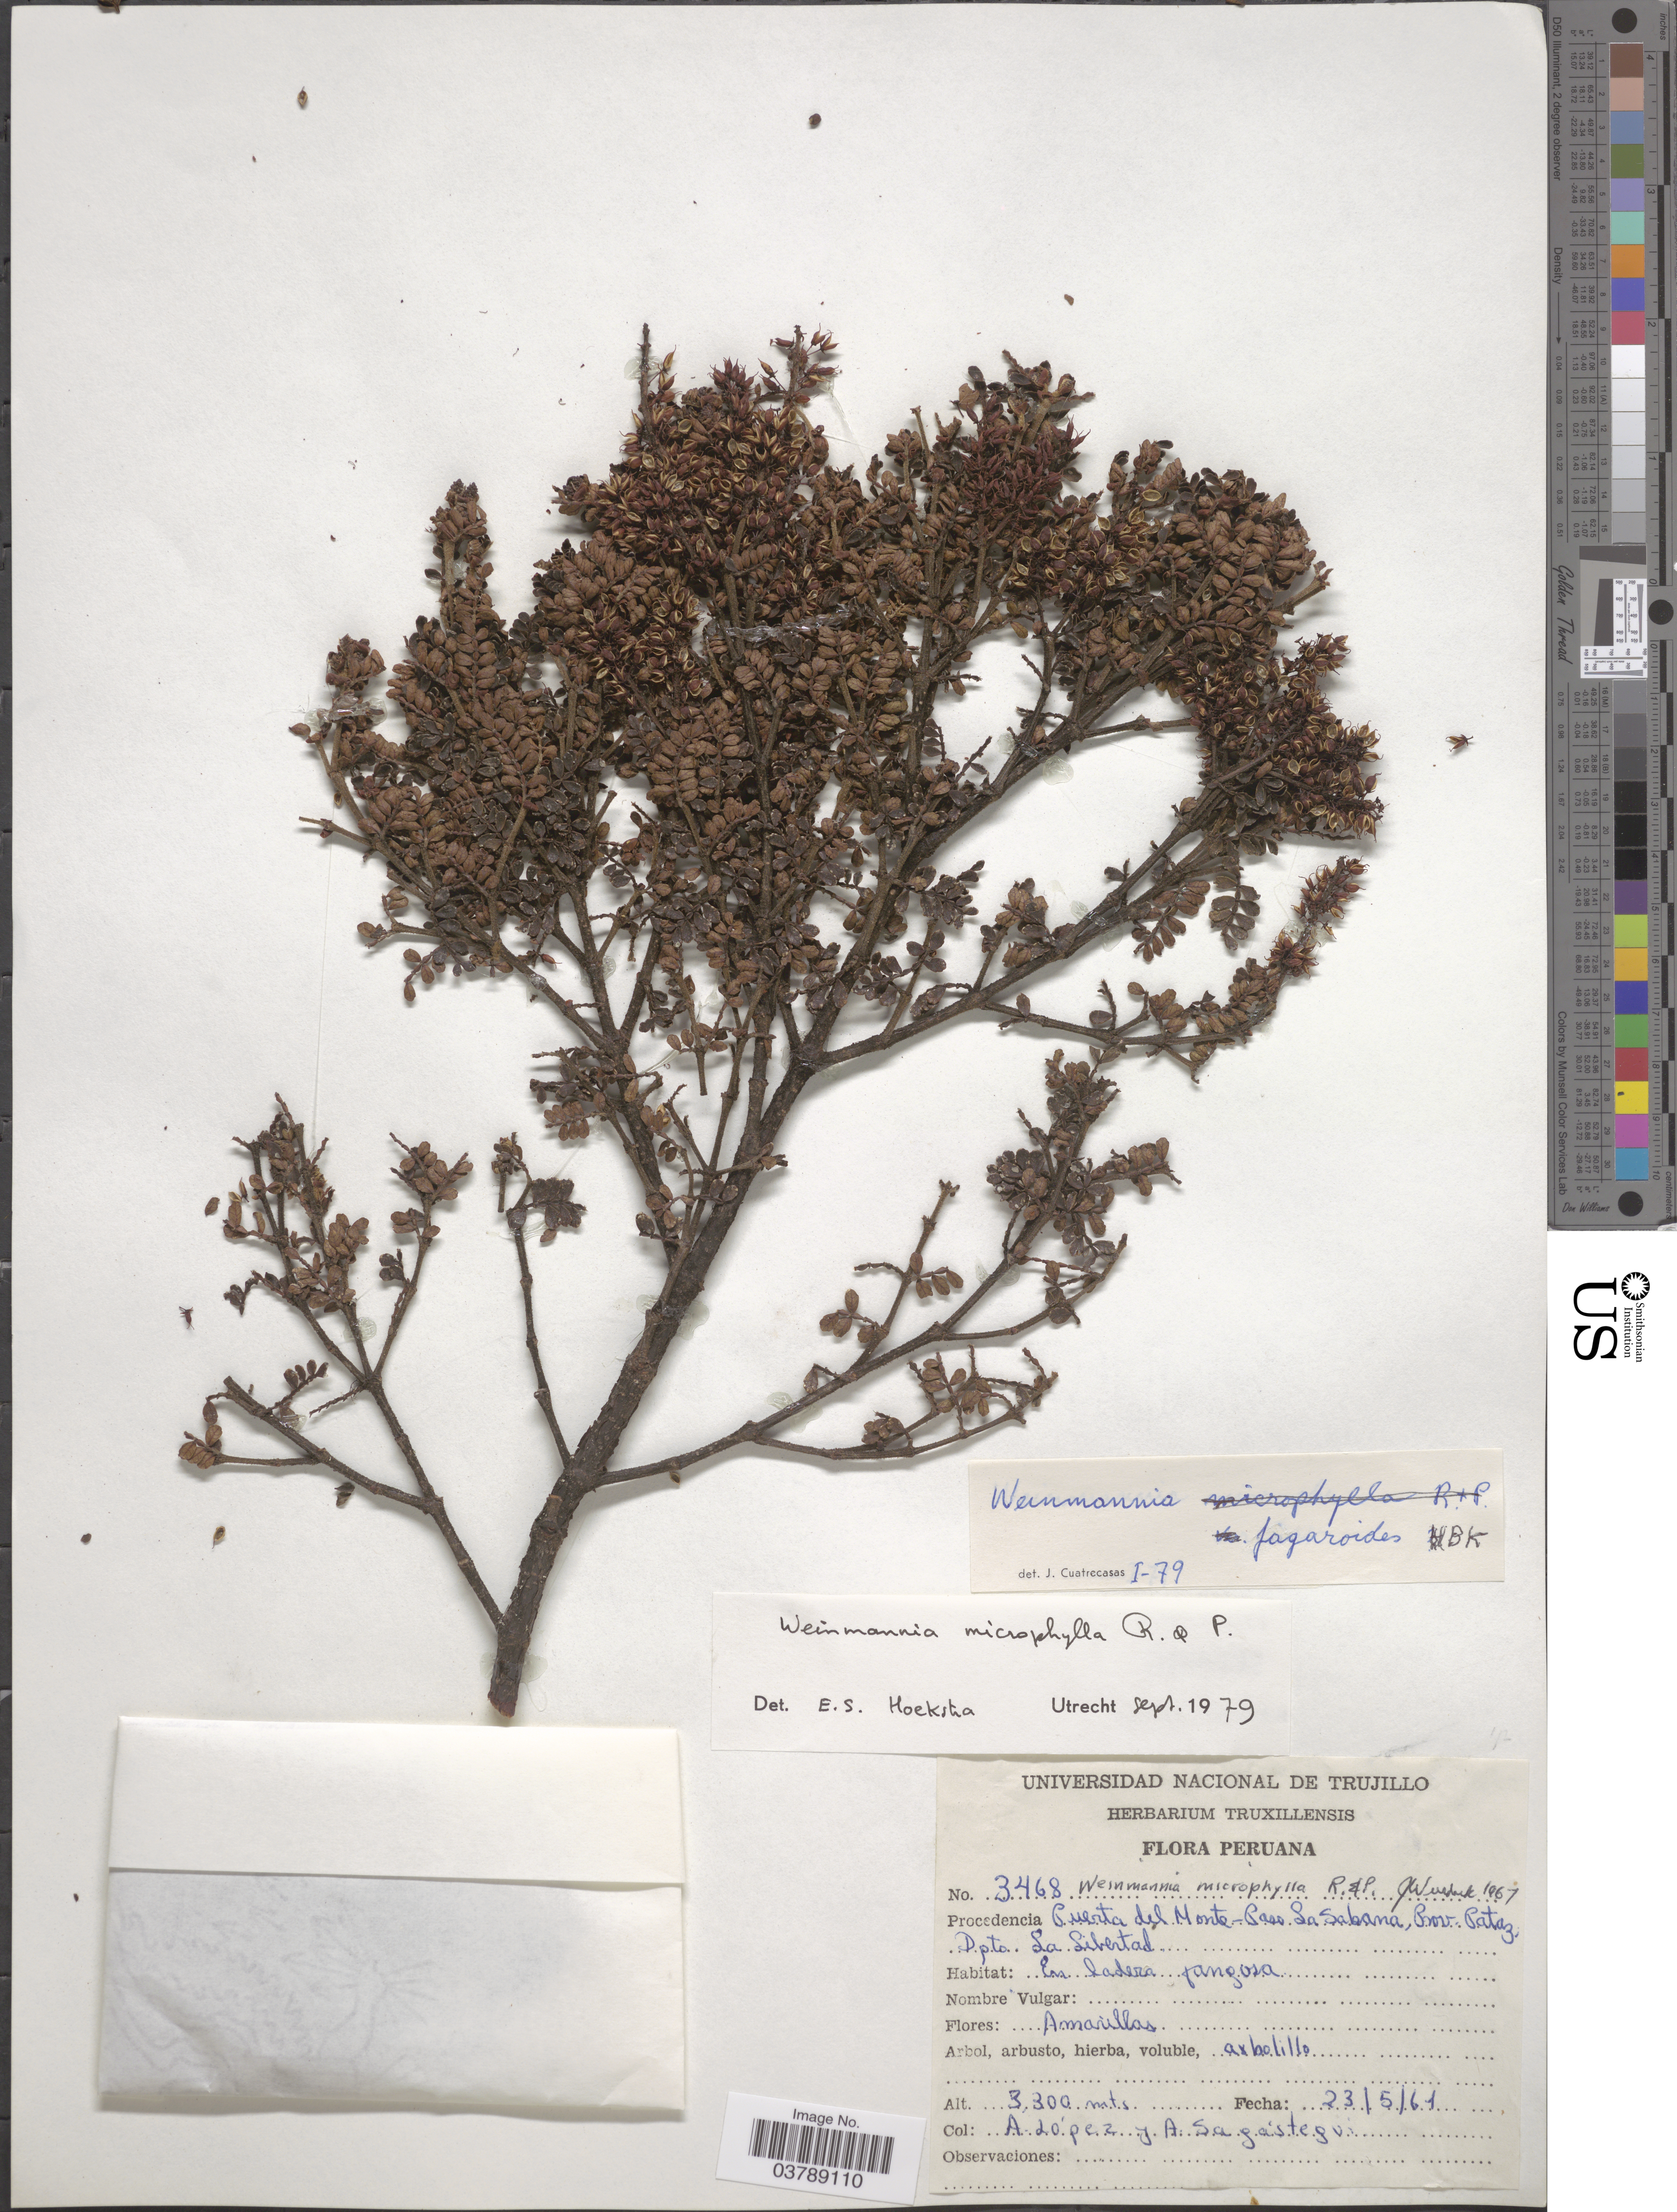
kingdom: Plantae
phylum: Tracheophyta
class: Magnoliopsida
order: Oxalidales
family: Cunoniaceae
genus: Weinmannia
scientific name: Weinmannia fagaroides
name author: Kunth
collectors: A. López & A. Sagastegui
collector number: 3468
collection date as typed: Transcribed d/m/y: 23/5/61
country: Peru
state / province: La Libertad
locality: Puerta del Monte- Pass La Sabana, Prov. Pataz. Dpto. La Libertad.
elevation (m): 3300